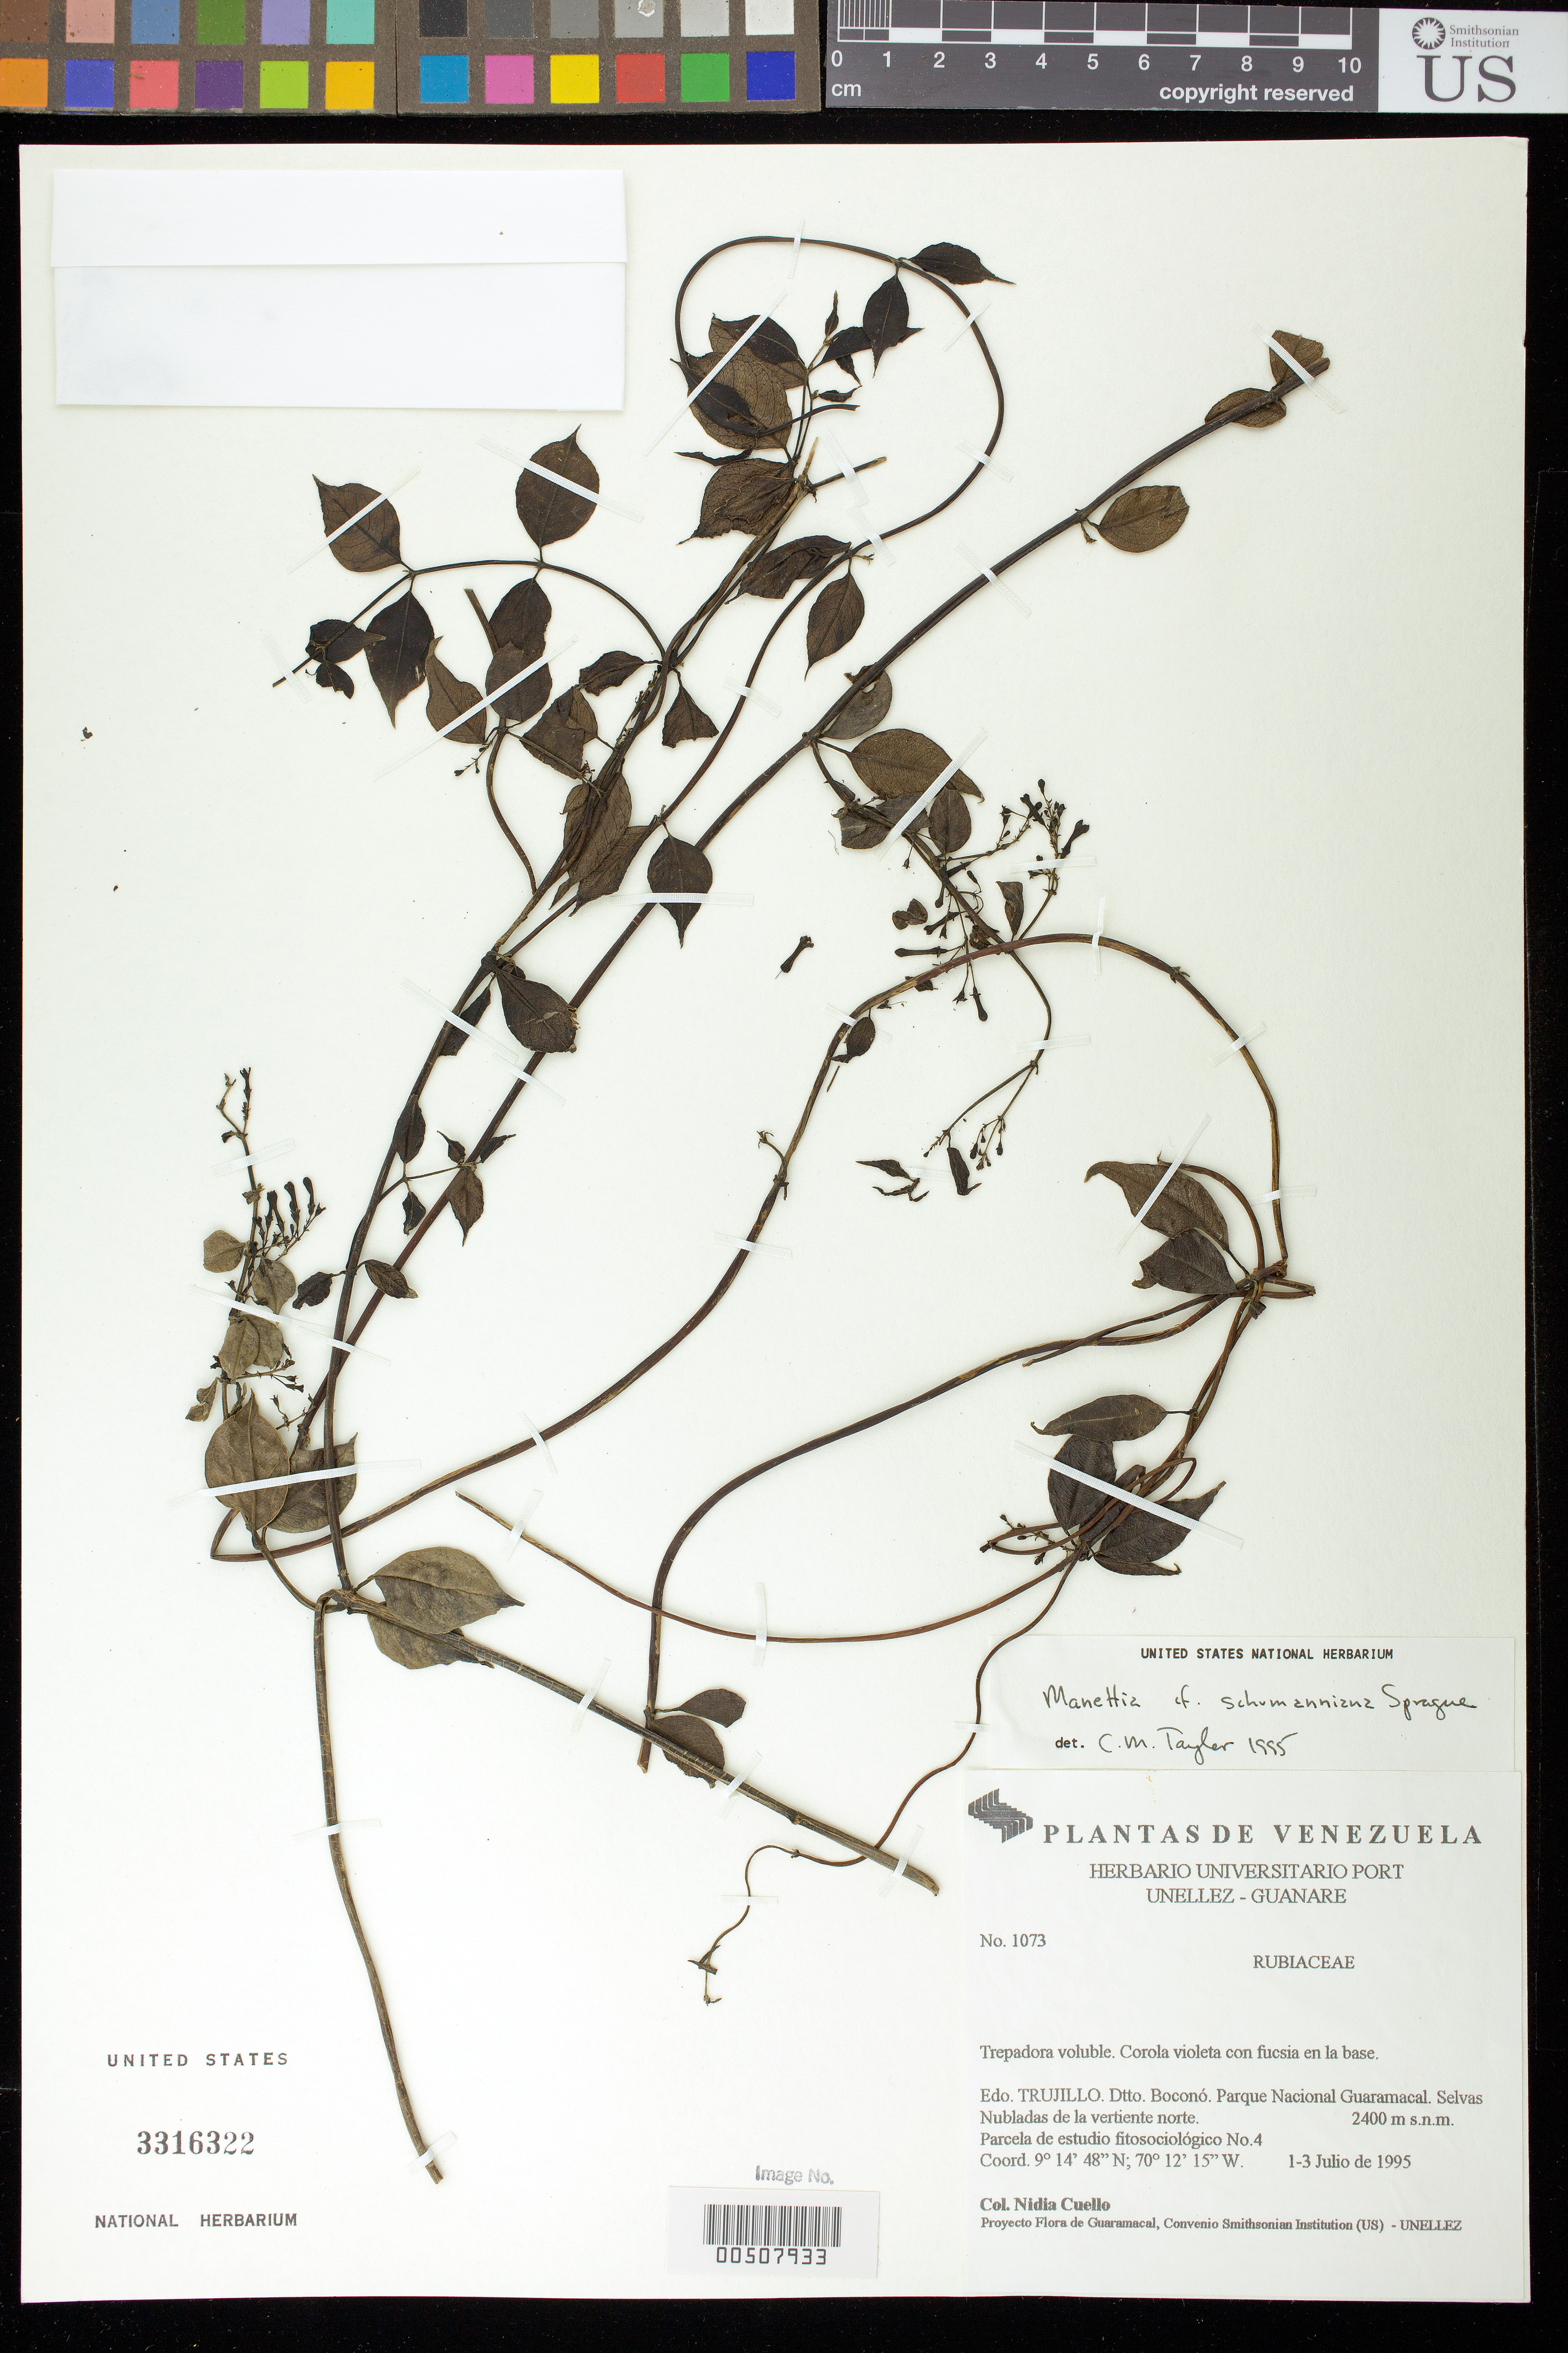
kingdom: Plantae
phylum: Tracheophyta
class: Magnoliopsida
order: Gentianales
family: Rubiaceae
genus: Manettia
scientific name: Manettia schumanniana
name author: Sprague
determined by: Taylor, Charlotte M.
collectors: N. L. Cuello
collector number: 1073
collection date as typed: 01 Jul 1995 to 03 Jul 1995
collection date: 1995-07-01/1995-07-03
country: Venezuela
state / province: Trujillo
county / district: Boconó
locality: Parque Nacional Guaramacal. Vertiente N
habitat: Selvas Nubladas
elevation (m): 2400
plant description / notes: PORT, US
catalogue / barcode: US 3316322